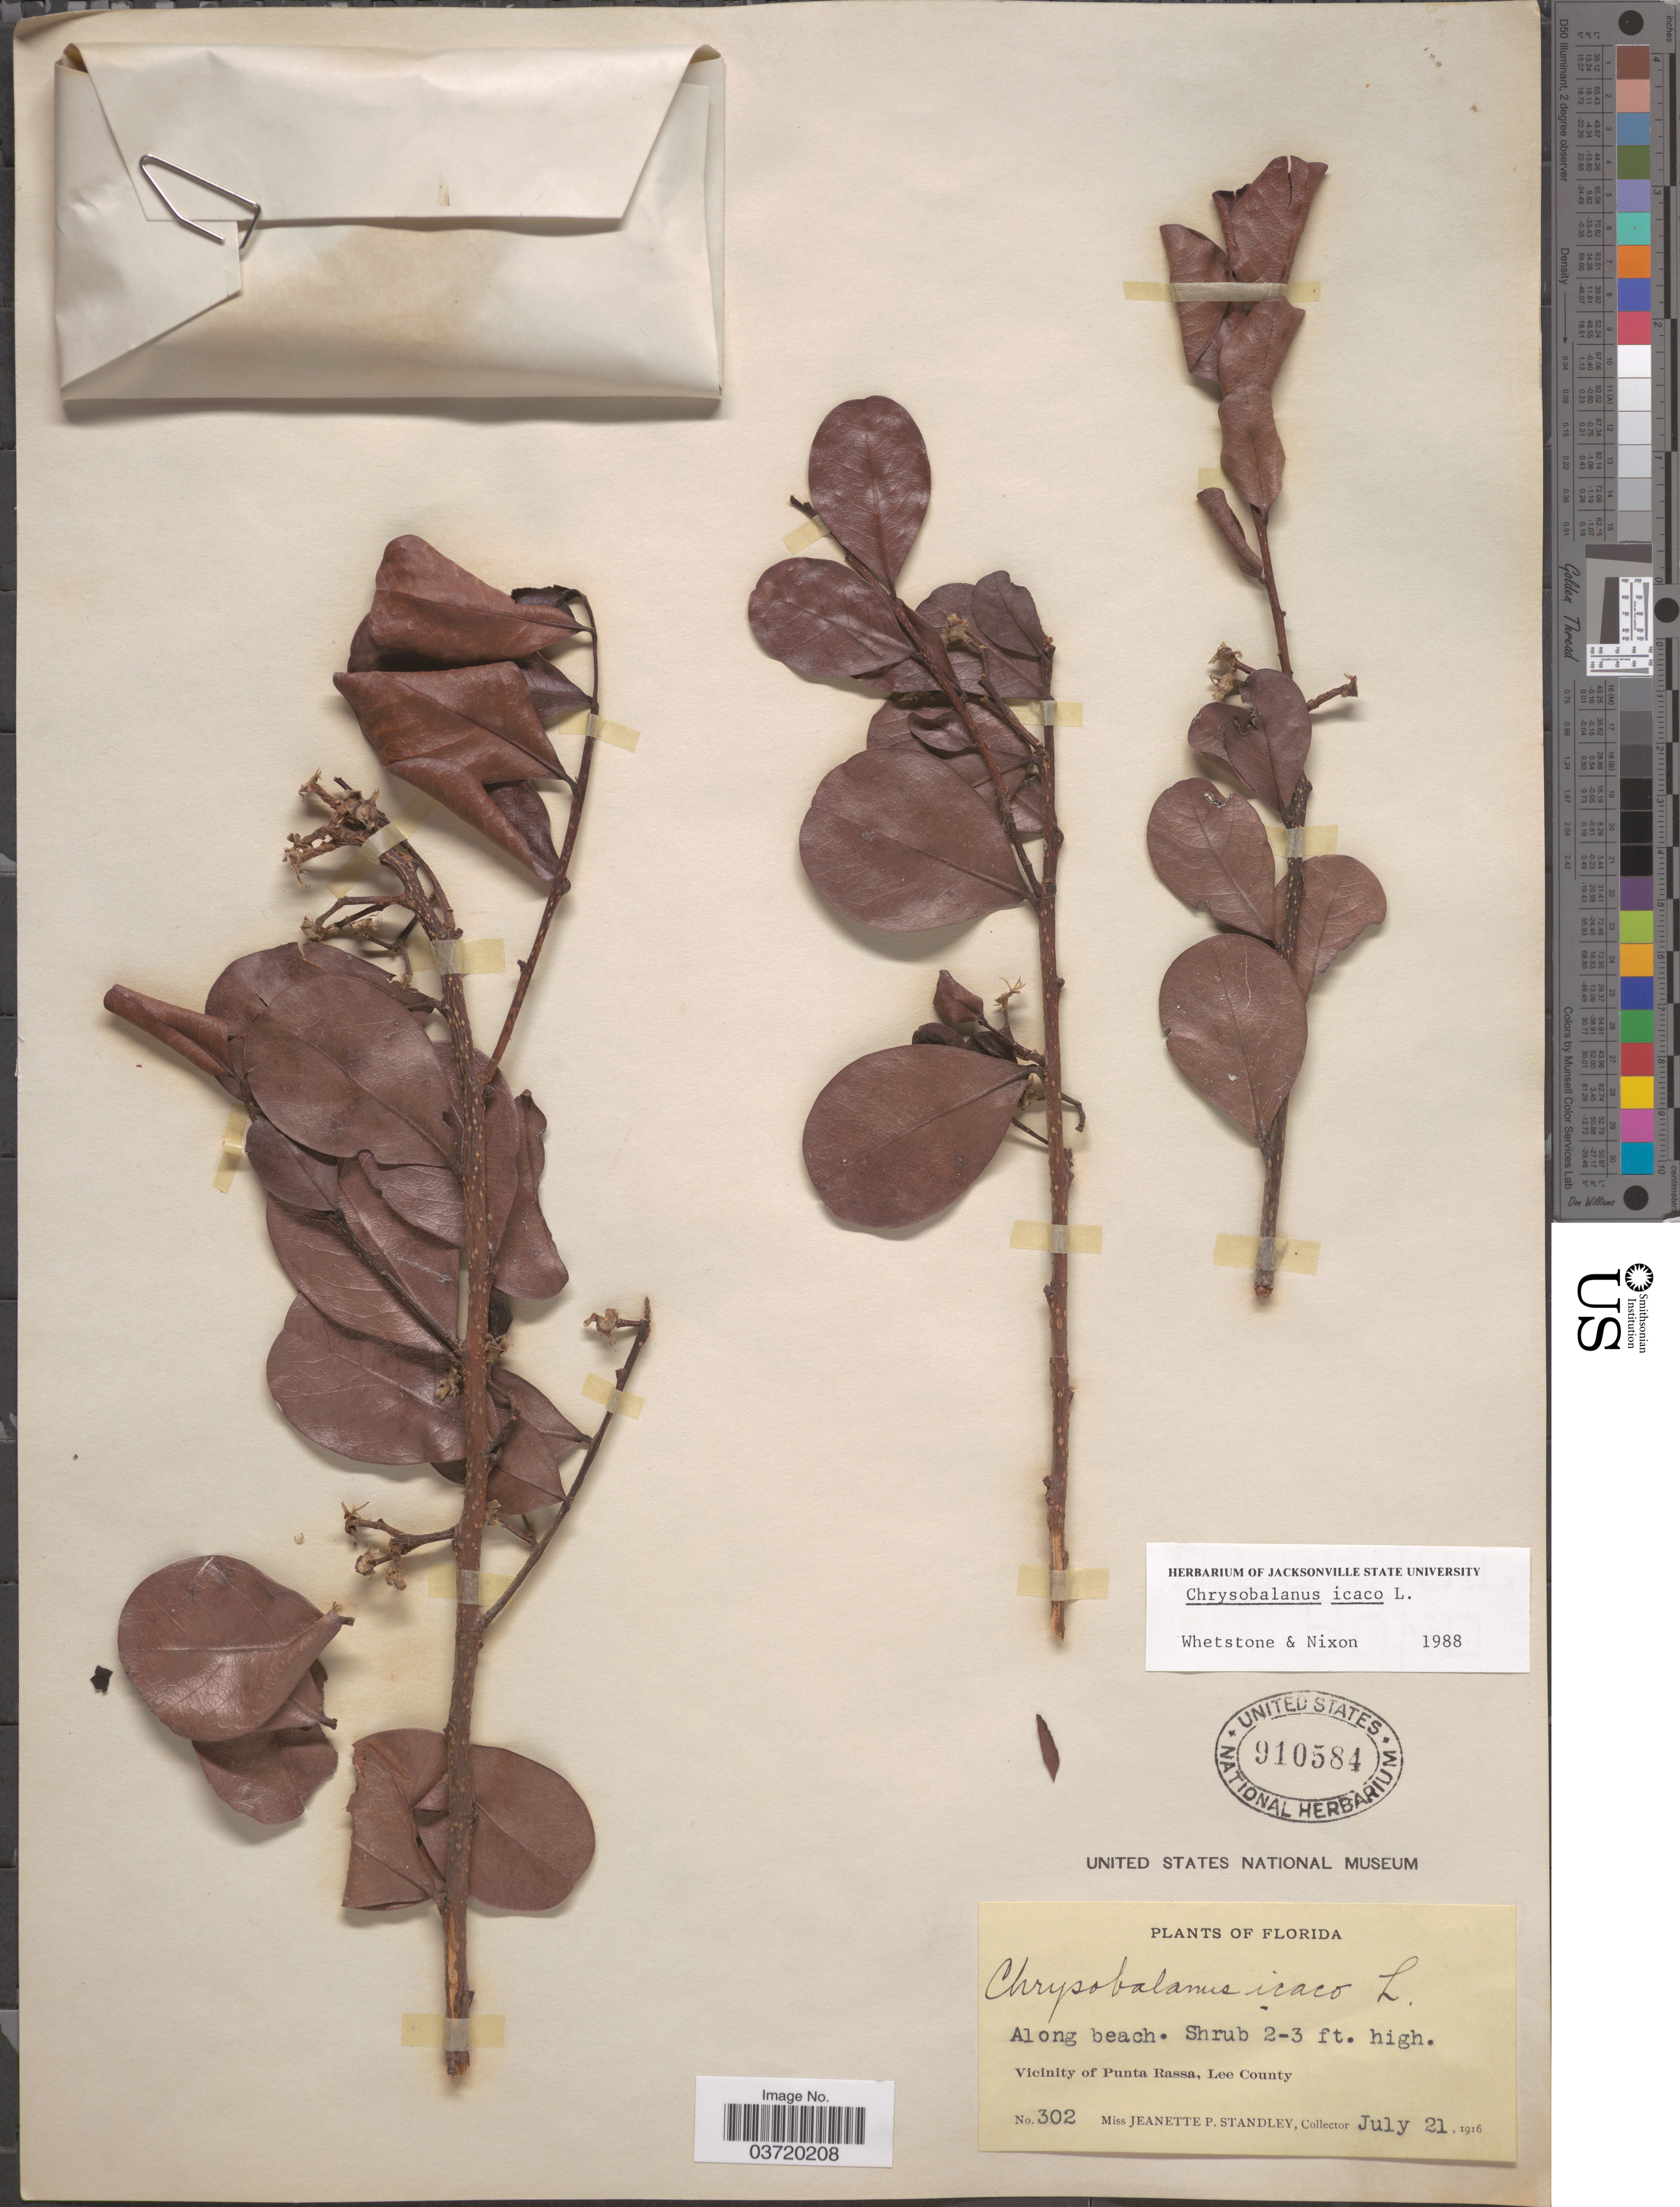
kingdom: Plantae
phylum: Tracheophyta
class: Magnoliopsida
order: Malpighiales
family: Chrysobalanaceae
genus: Chrysobalanus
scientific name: Chrysobalanus icaco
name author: L.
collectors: J. P. Standley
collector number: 302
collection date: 1916-07-21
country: United States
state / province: Florida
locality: Along beach. Vicinity of Punta Rassa, Lee County.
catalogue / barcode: US 910584